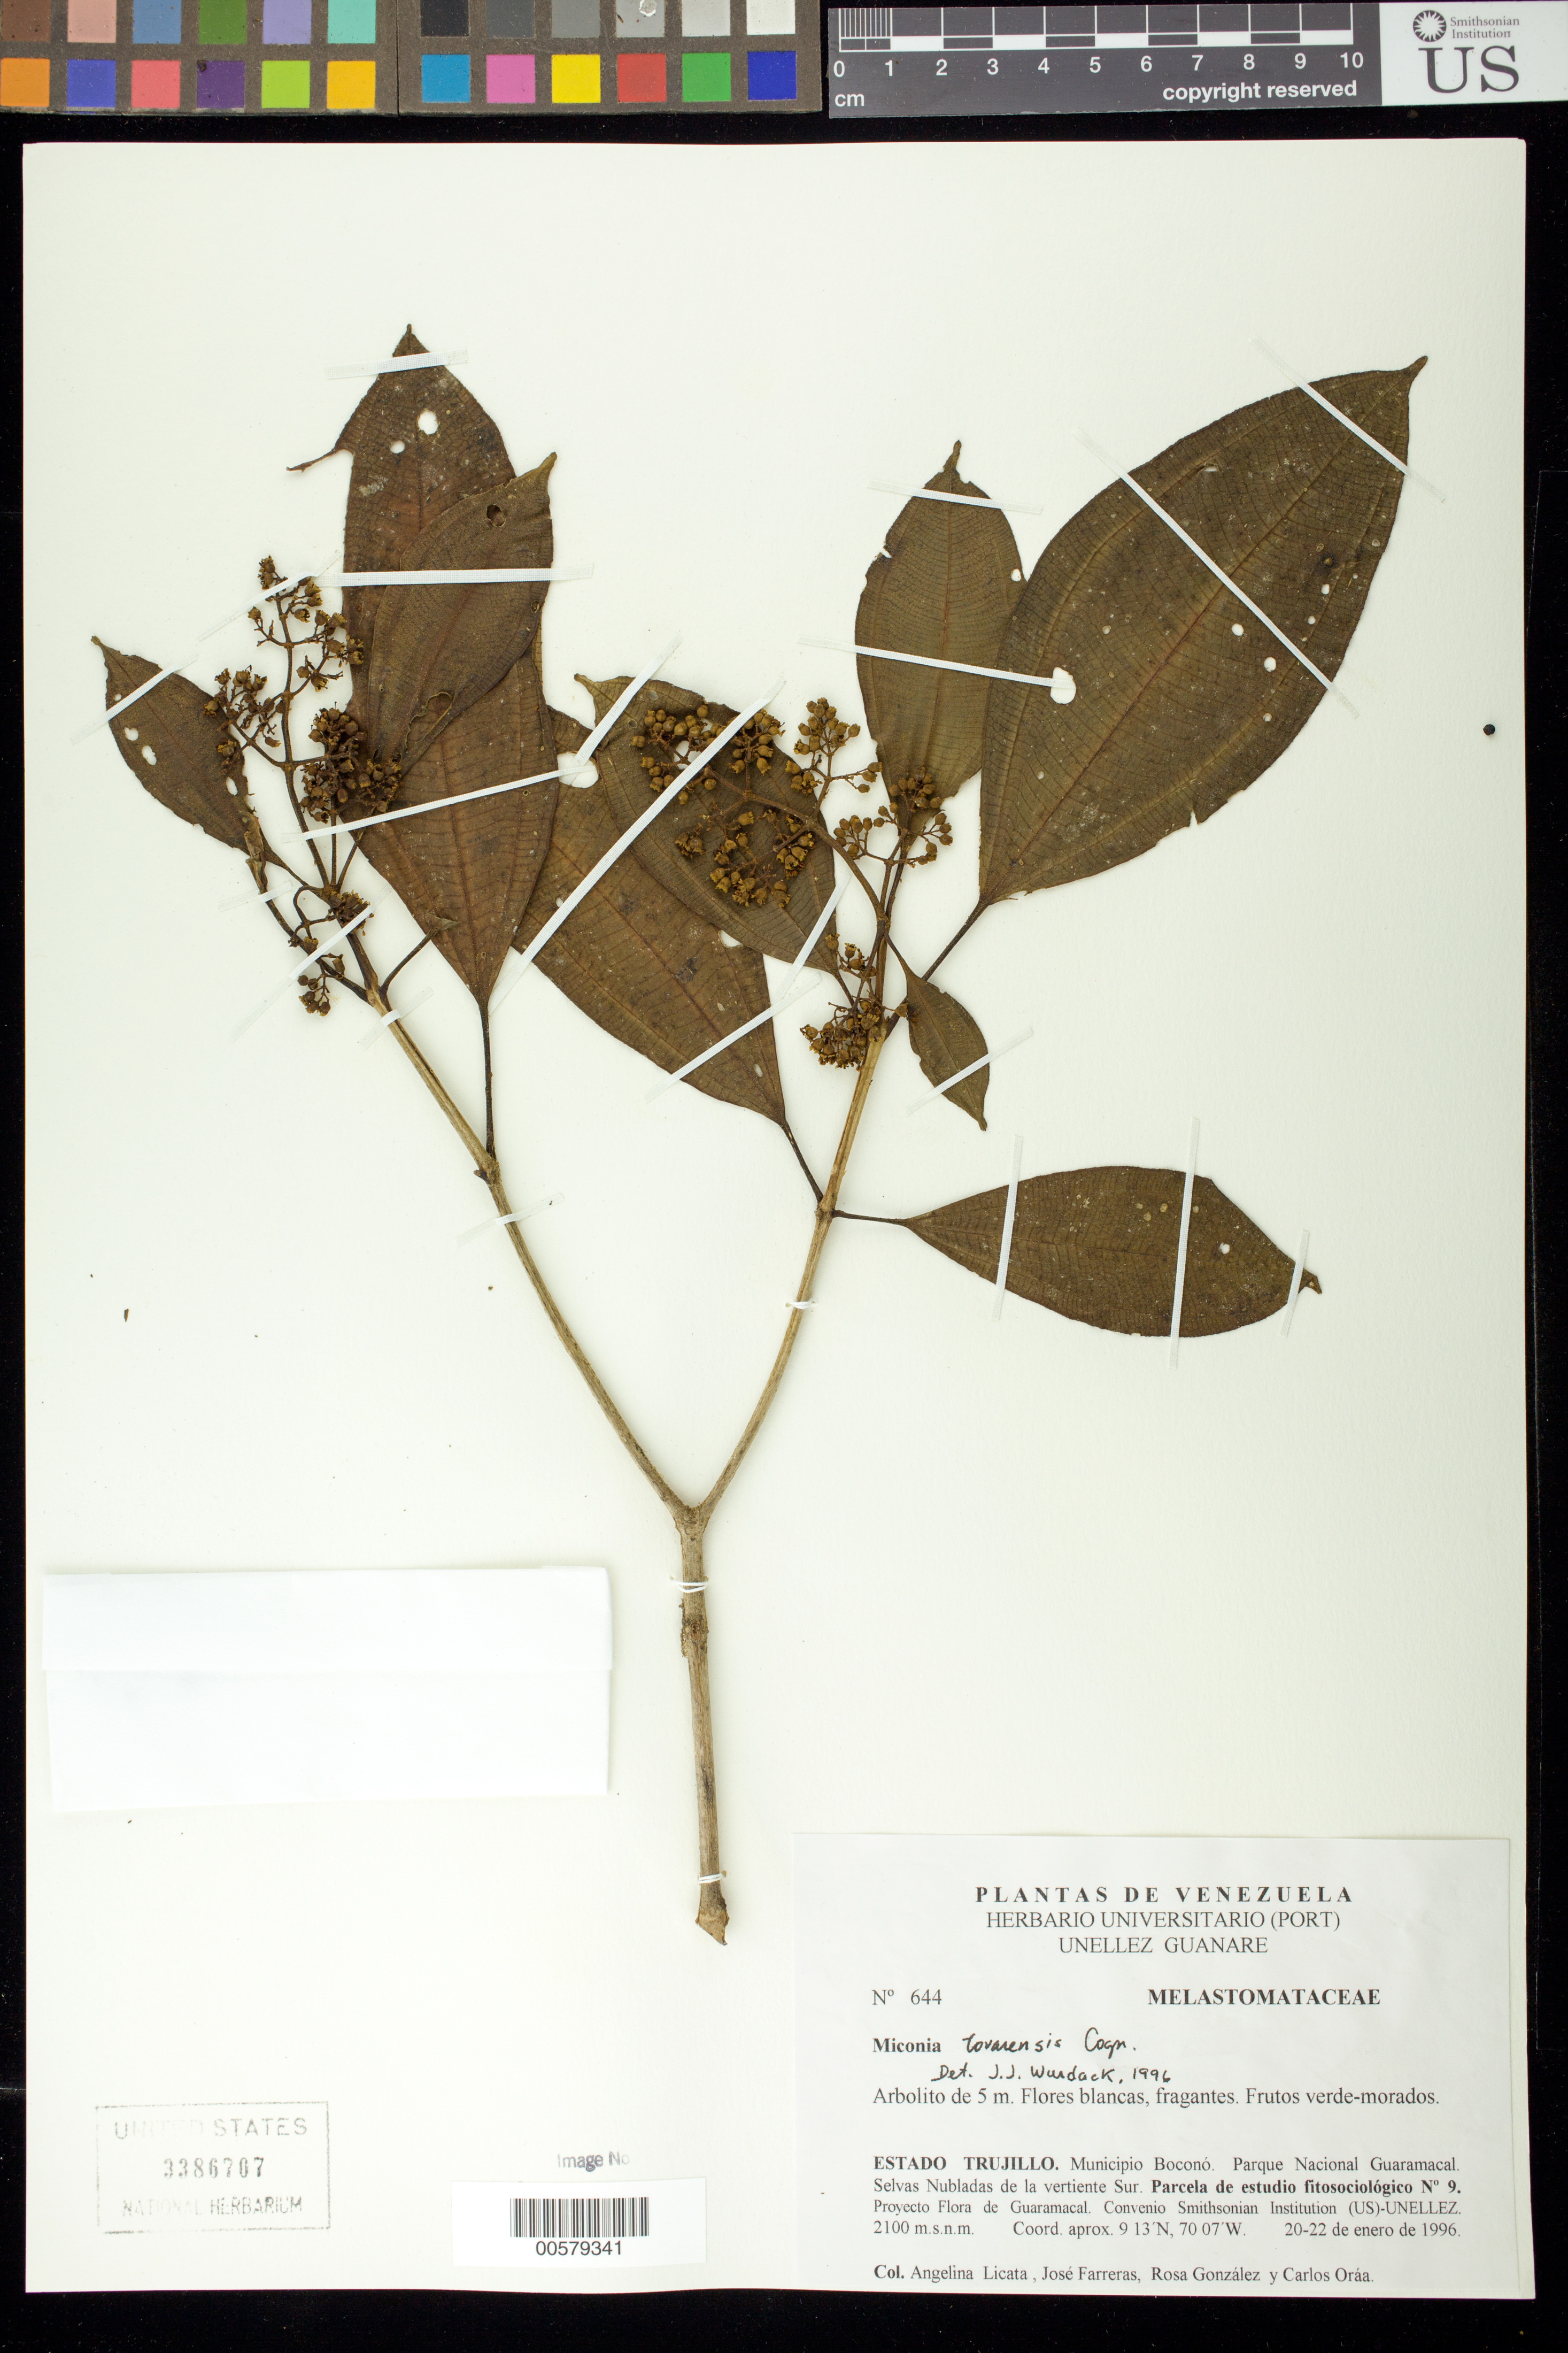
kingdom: Plantae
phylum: Tracheophyta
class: Magnoliopsida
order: Myrtales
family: Melastomataceae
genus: Miconia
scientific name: Miconia tovarensis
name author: Cogn.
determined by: Wurdack, John J., (US), US (UNITED STATES)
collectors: A. Licata, J. Farreras, R. González & C. Oráa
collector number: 644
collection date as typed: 20 Jan 1996 to 22 Jan 1996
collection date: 1996-01-20/1996-01-22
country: Venezuela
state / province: Trujillo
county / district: Boconó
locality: Parque Nacional Guaramacal, vertiente S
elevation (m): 2100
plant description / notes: MO, NY, PORT, US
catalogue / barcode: US 3386707